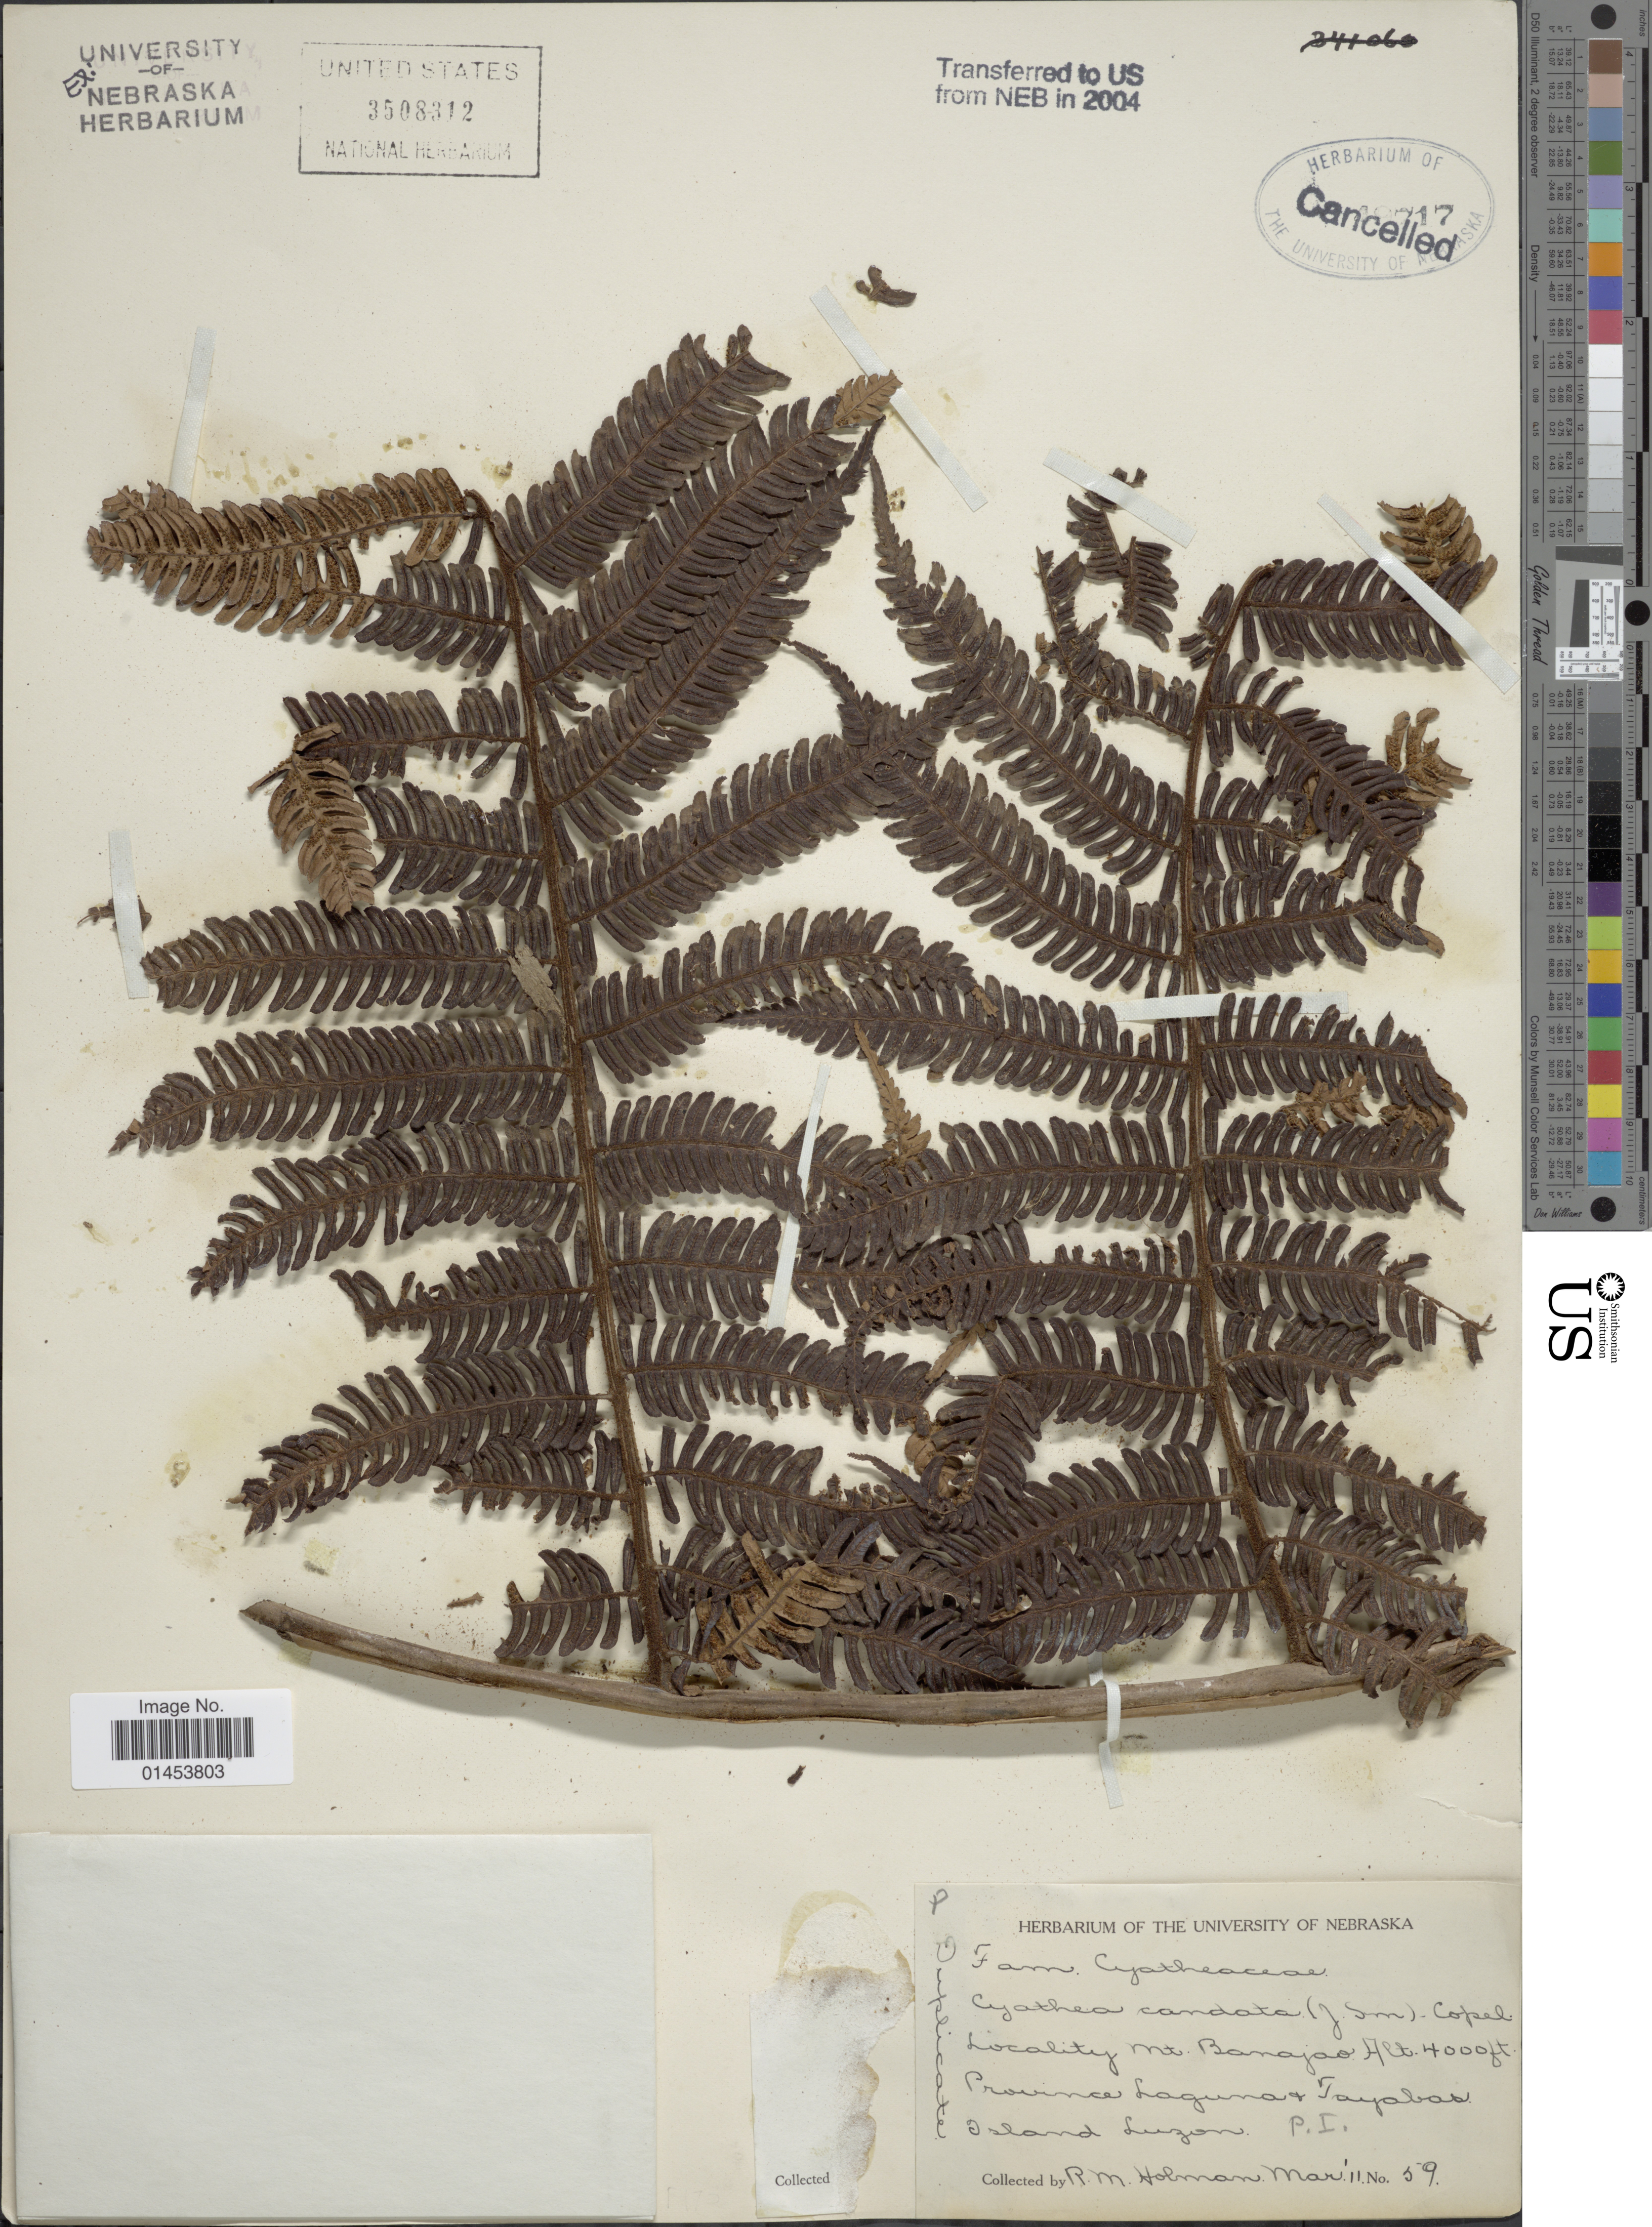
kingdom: Plantae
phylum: Tracheophyta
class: Polypodiopsida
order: Cyatheales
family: Cyatheaceae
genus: Cyathea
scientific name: Cyathea caudata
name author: (Hook.) Copel.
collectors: R. Holman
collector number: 59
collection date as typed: Transcribed d/m/y: /3/11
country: Philippines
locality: Mt. Banajao, province Laguna & Tayabas, Island Luzon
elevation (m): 1219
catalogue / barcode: US 3508312